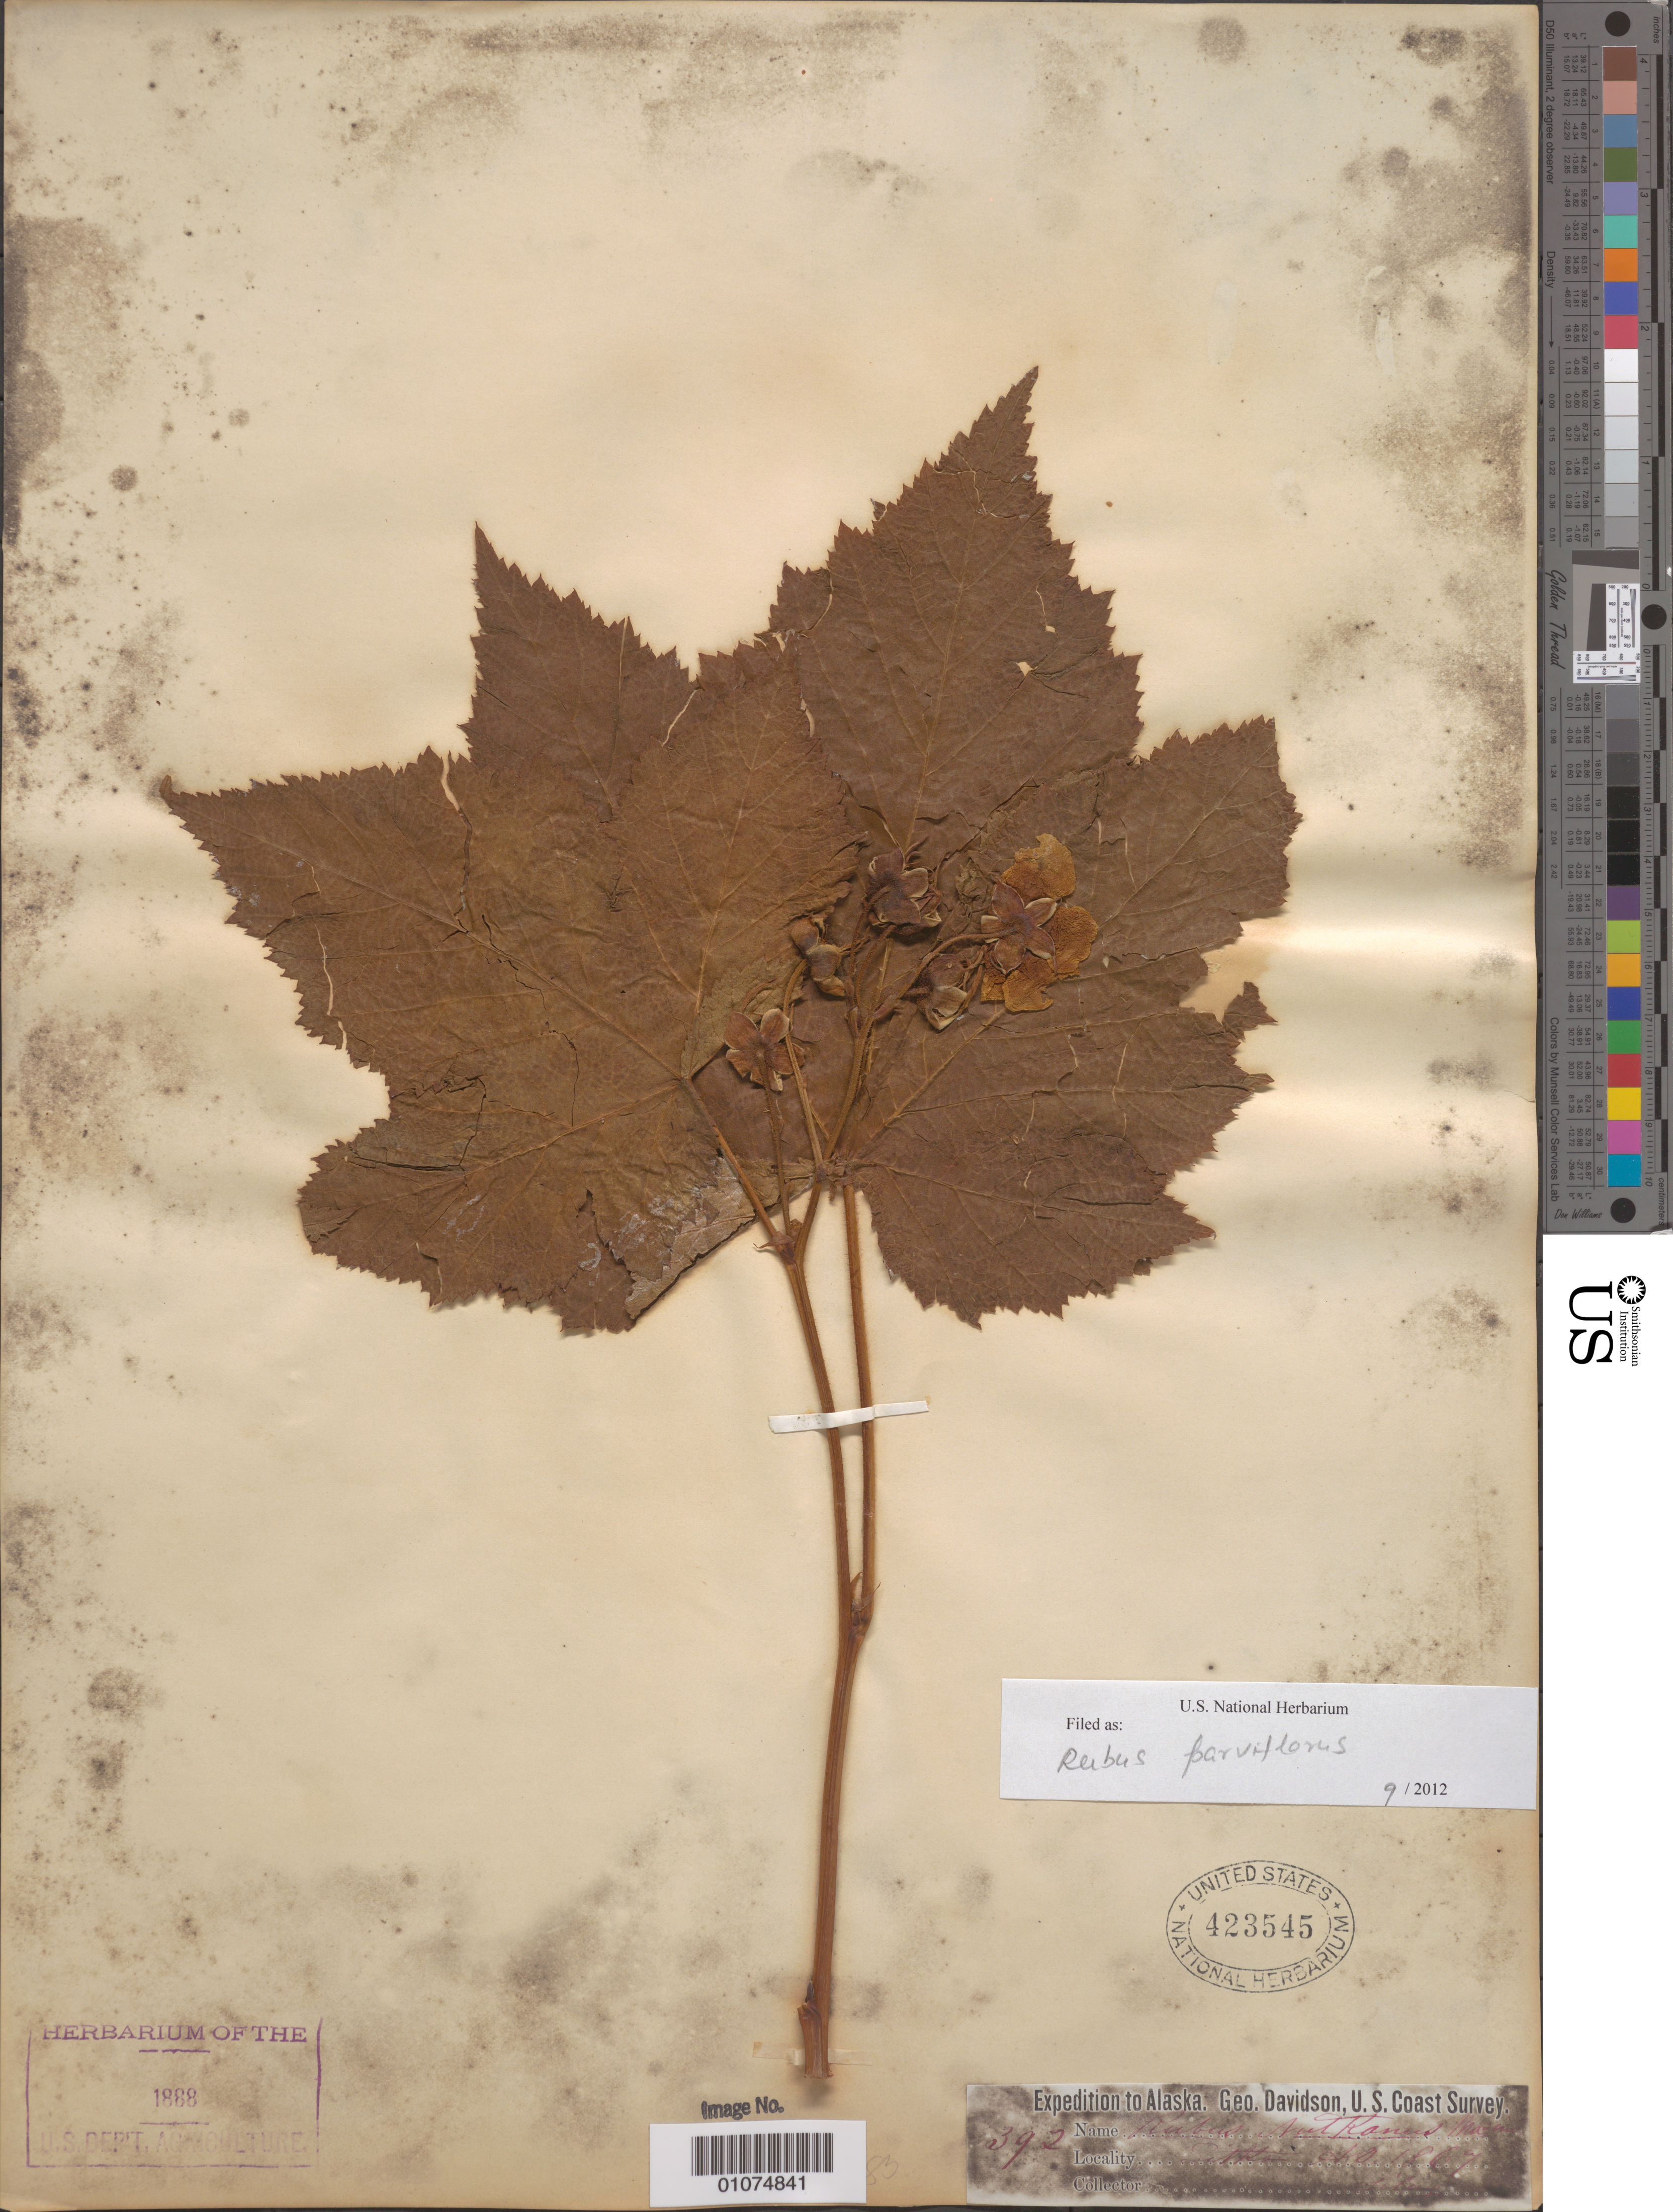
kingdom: Plantae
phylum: Tracheophyta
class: Magnoliopsida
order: Rosales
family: Rosaceae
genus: Rubus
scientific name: Rubus parviflorus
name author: Nutt.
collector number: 392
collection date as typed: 1867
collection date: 1867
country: United States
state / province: Alaska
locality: Sitka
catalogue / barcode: US 423545